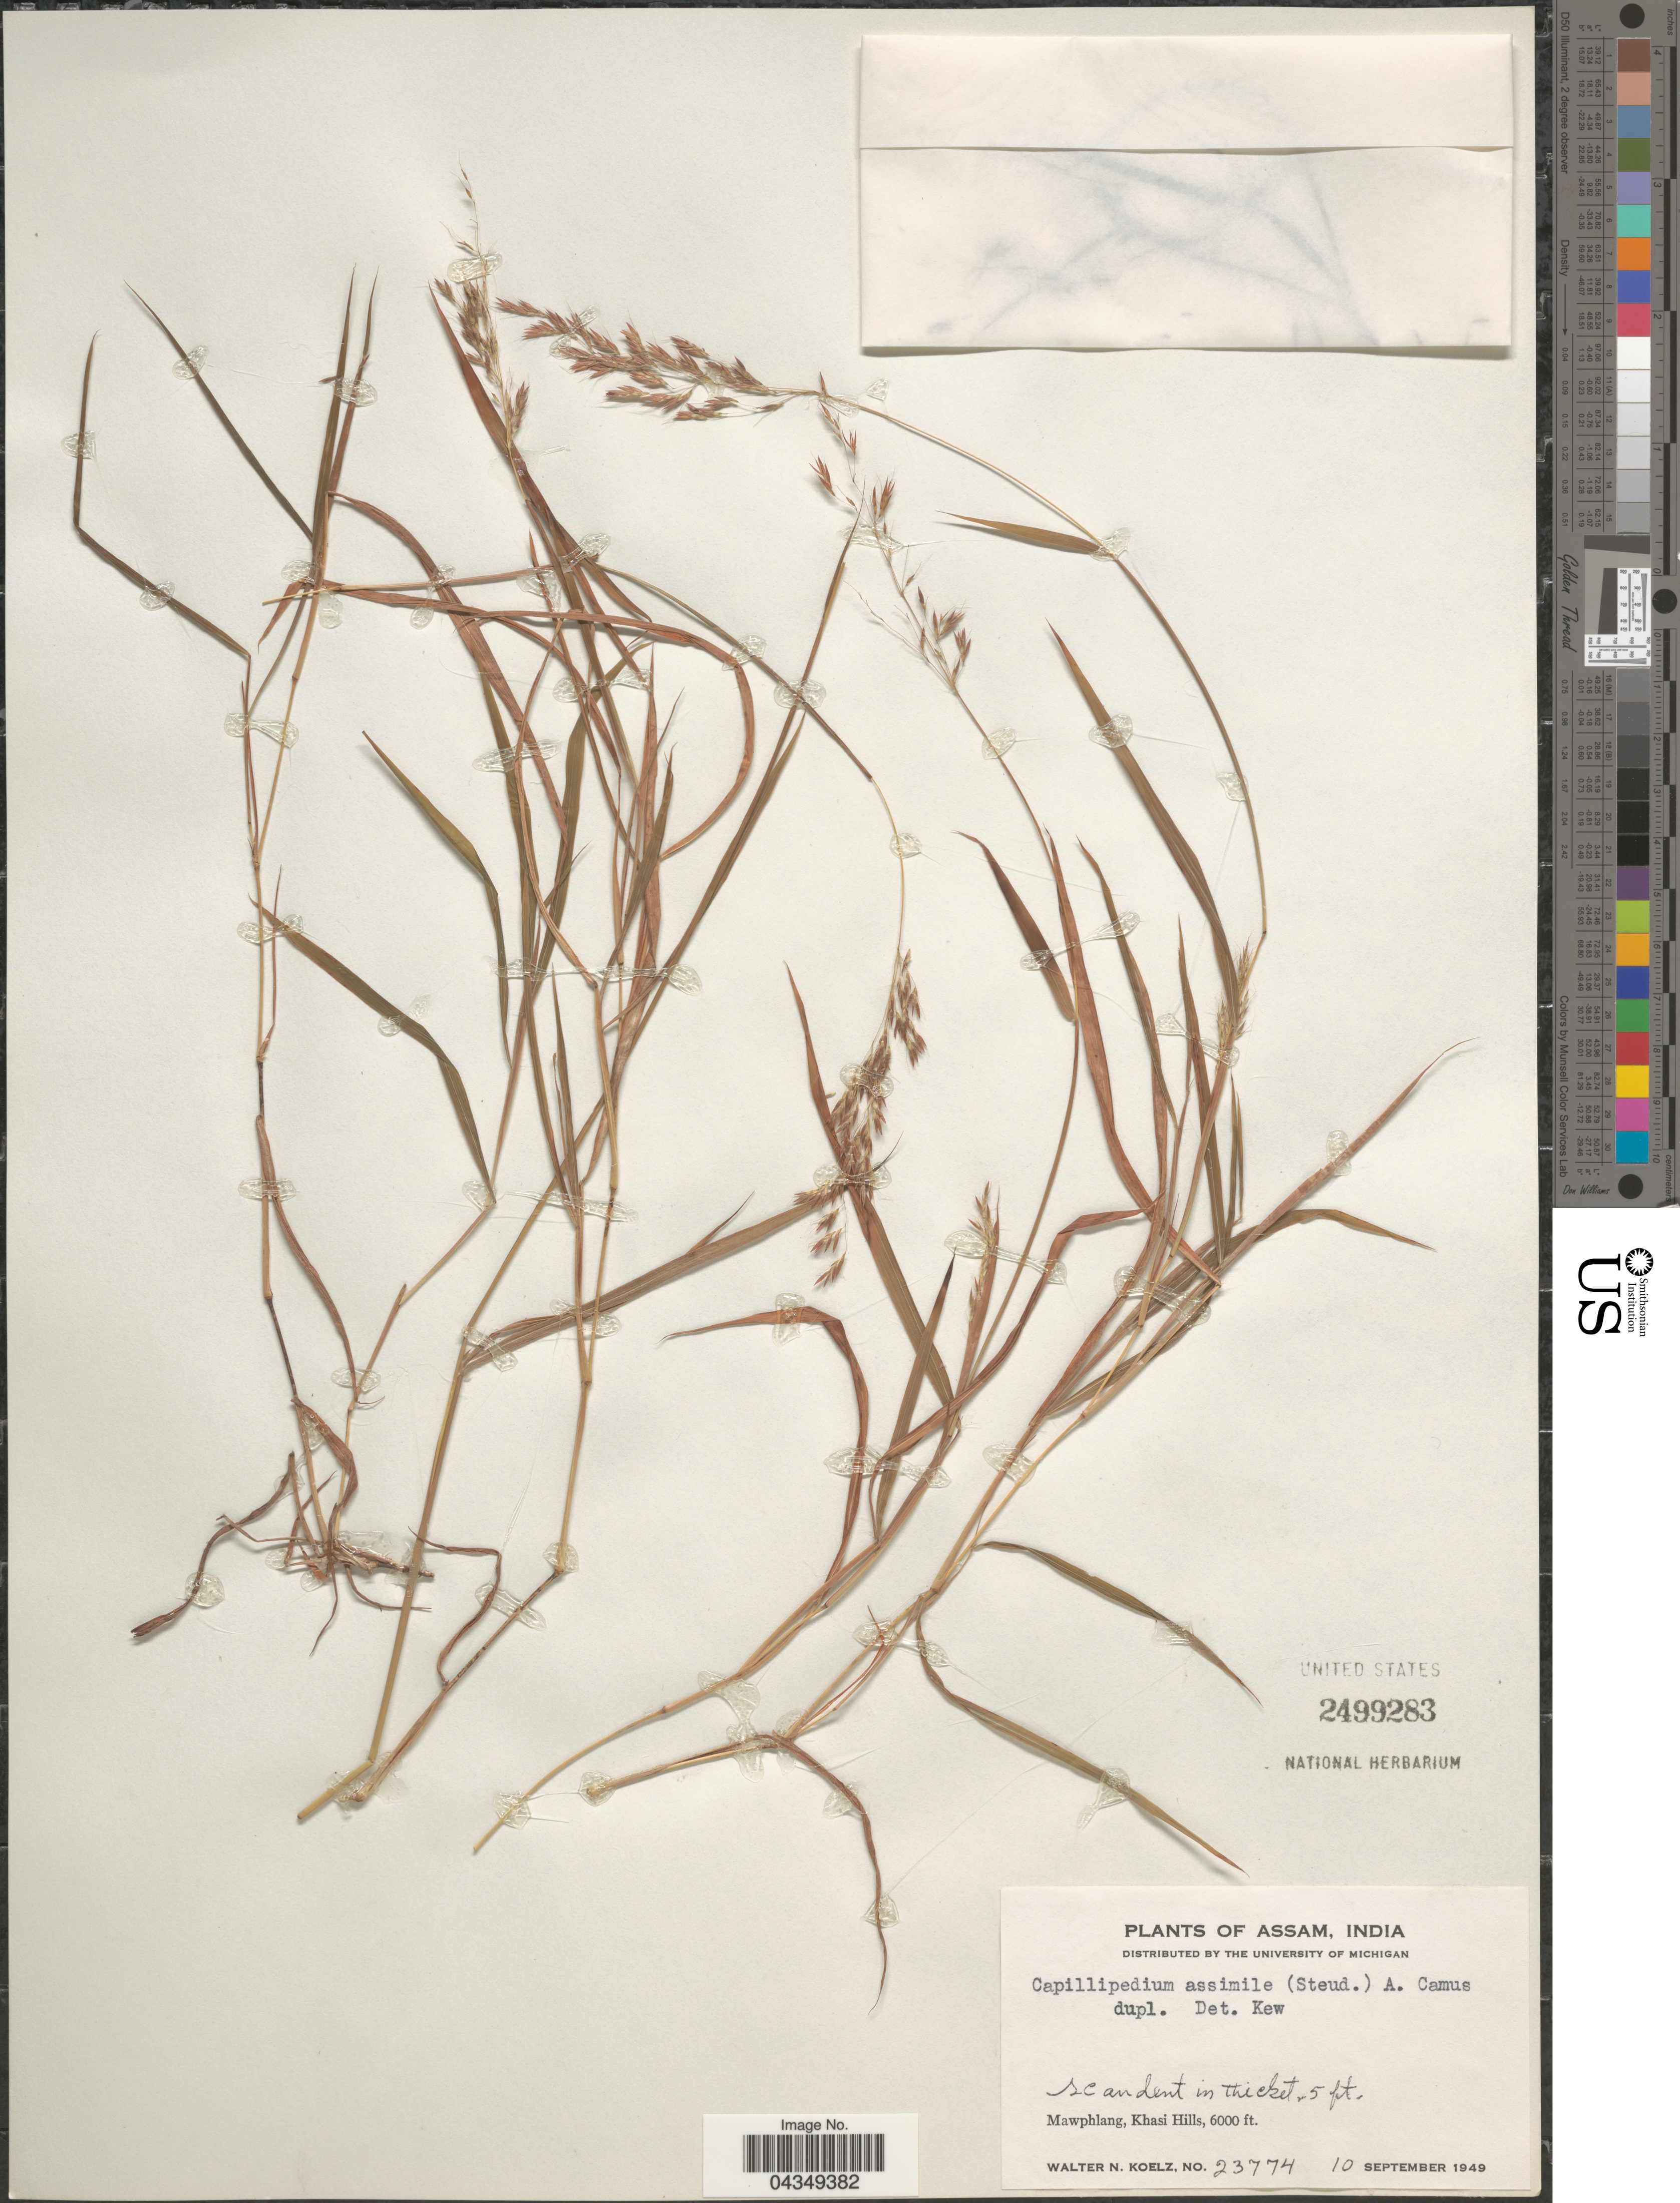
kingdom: Plantae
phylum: Tracheophyta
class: Liliopsida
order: Poales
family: Poaceae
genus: Capillipedium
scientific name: Capillipedium assimile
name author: (Steud.) A. Camus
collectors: W. N. Koelz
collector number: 23774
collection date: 1949-09-10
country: India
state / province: Meghalaya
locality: Mawphlang, Khasi Hills.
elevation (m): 1829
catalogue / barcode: US 2499283